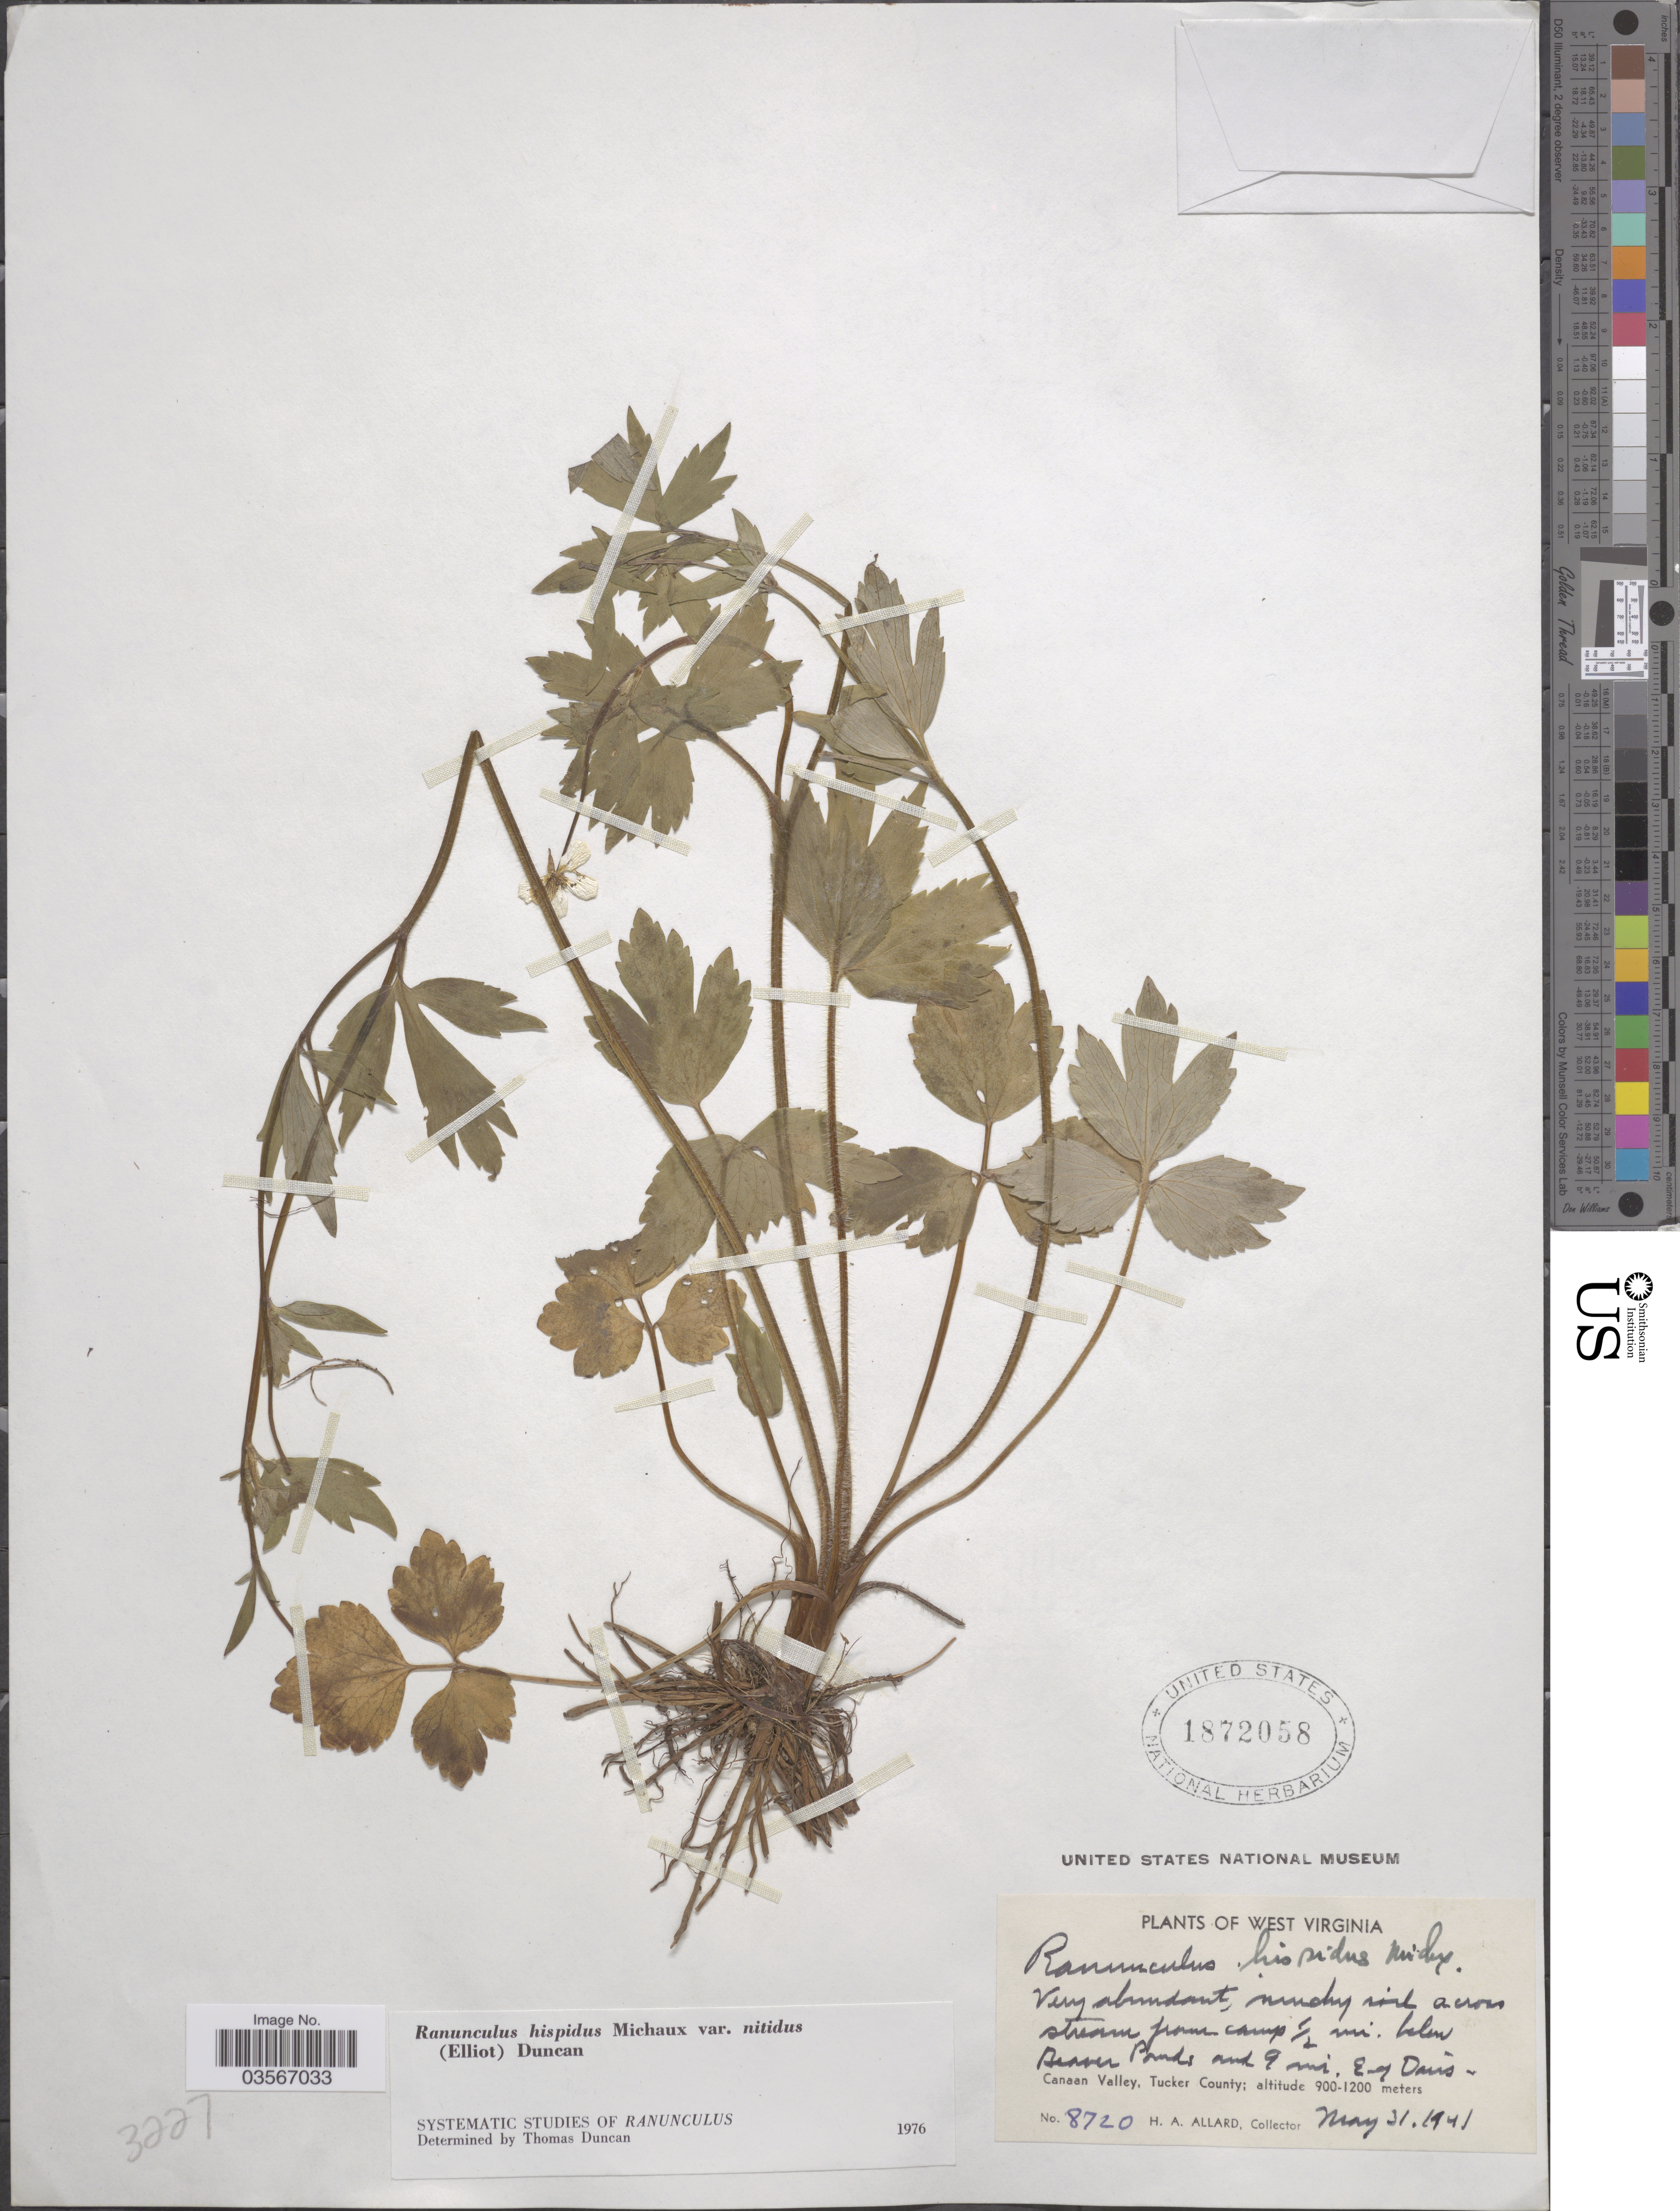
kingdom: Plantae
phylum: Tracheophyta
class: Magnoliopsida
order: Ranunculales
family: Ranunculaceae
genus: Ranunculus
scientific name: Ranunculus hispidus var. nitidus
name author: (Chapm.) T. Duncan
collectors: H. A. Allard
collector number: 8720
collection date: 1941-05-31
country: United States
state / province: West Virginia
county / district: Tucker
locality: Mudy soil across stream from camp ½ mi. below Beaver Ponds and 9 mi. E of Davis. Canaan Valley, Tucker County.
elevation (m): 900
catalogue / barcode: US 1872058